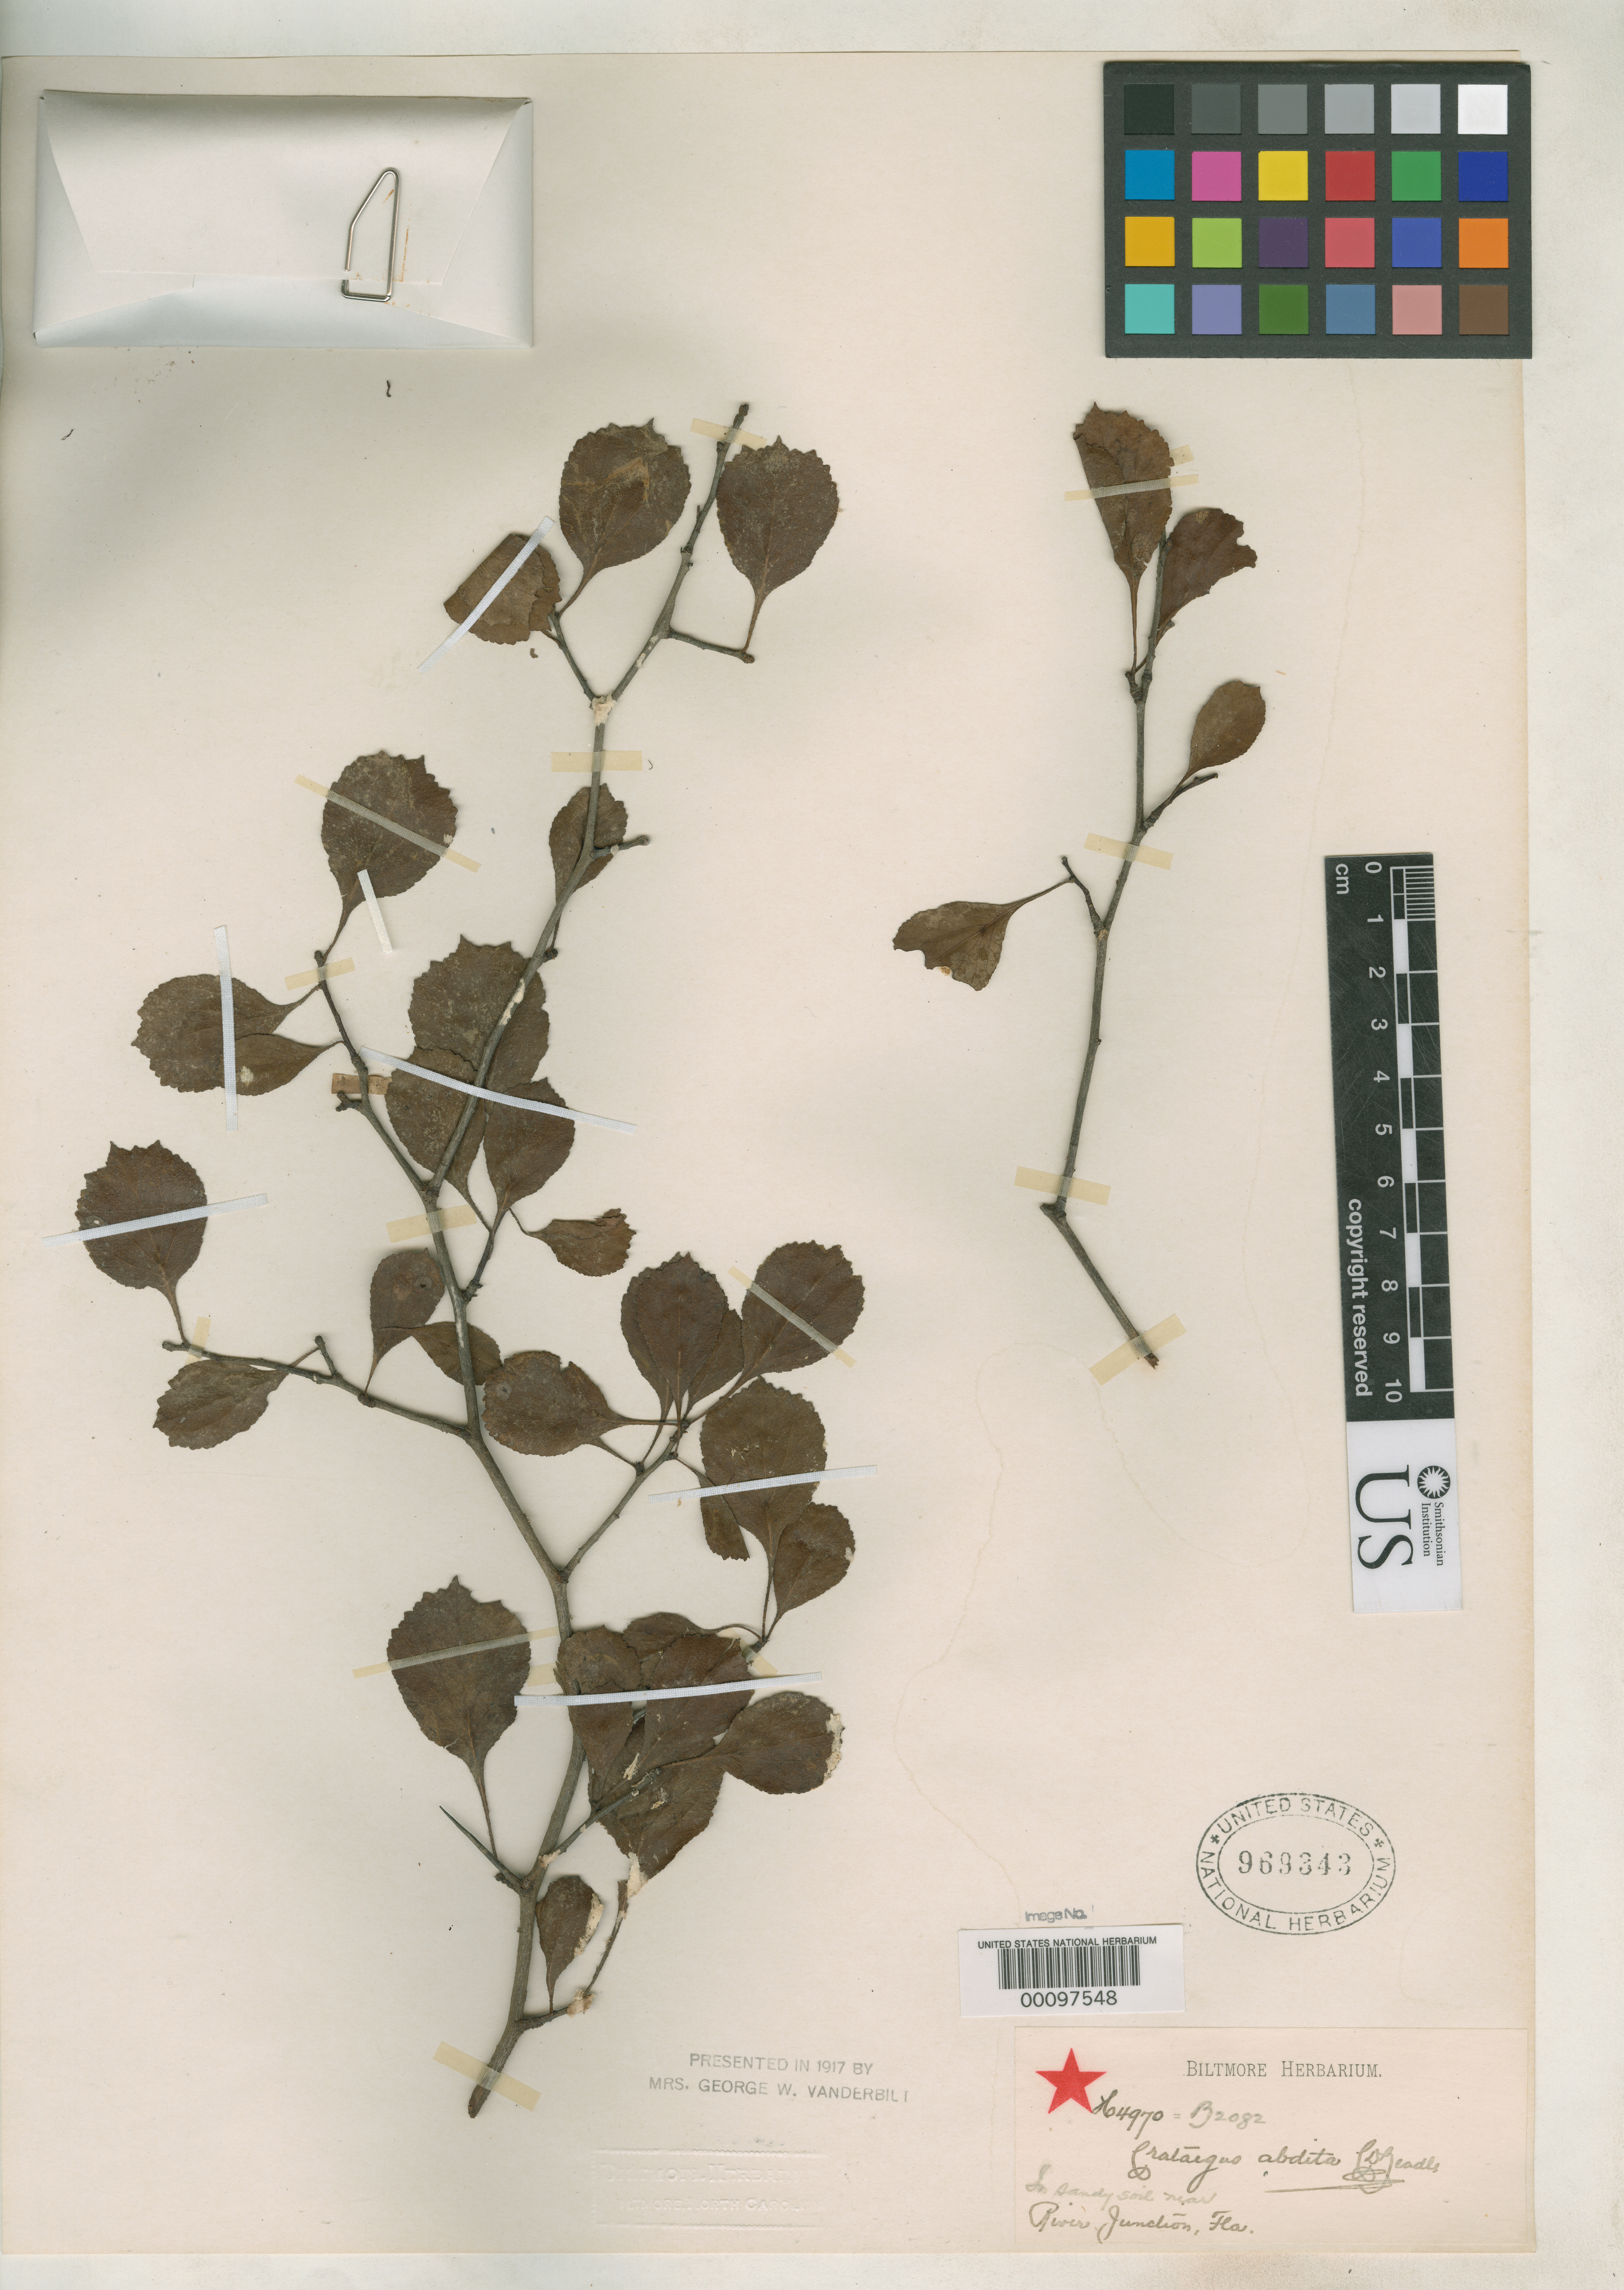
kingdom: Plantae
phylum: Tracheophyta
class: Magnoliopsida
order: Rosales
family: Rosaceae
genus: Crataegus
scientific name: Crataegus abdita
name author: Beadle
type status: Syntype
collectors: ex herb. Biltmore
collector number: H 4970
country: United States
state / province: Florida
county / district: Gadsden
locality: Chattahoochee.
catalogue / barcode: US 969343